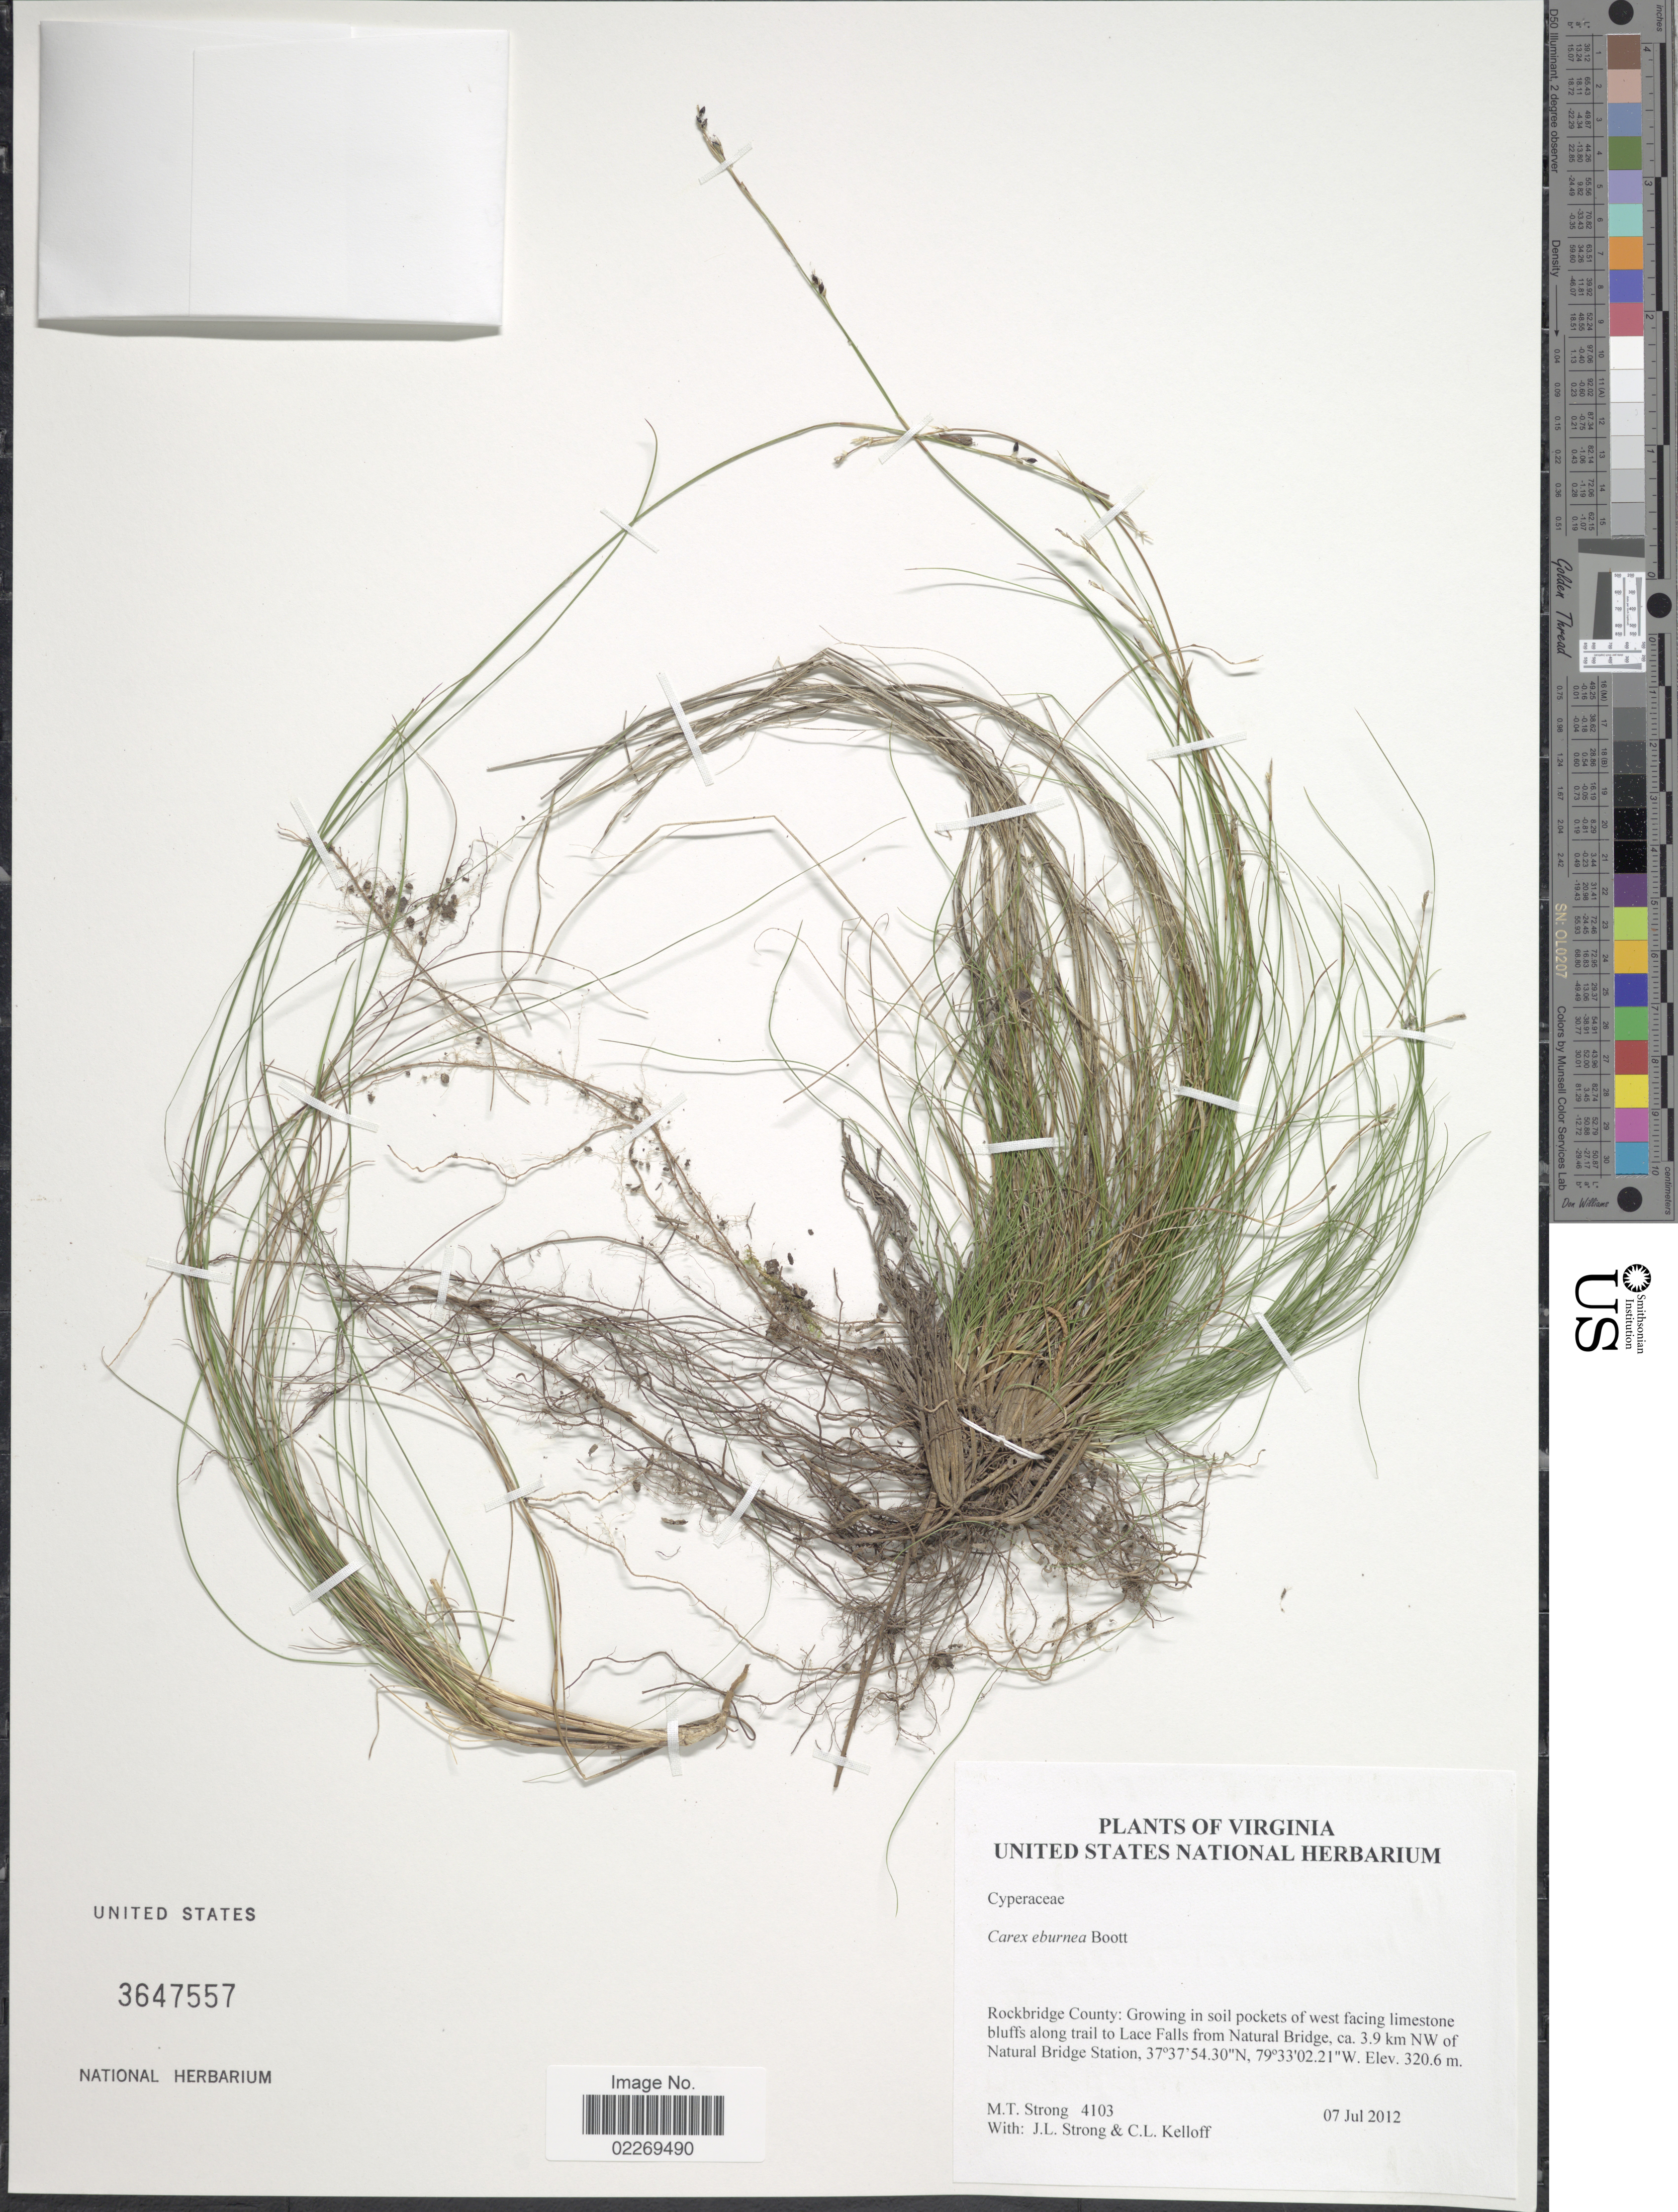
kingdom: Plantae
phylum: Tracheophyta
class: Liliopsida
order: Poales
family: Cyperaceae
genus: Carex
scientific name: Carex eburnea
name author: Boott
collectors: M. Armstrong, J. L. Strong & C. L. Kelloff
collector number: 4103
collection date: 2012-07-07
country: United States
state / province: Virginia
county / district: Rockbridge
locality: Rockbridge County , along trail to Lace Falls from Natural Bridge, ca. 3.9 km NW of Natural Bridge Station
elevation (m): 320.6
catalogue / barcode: US 3647557